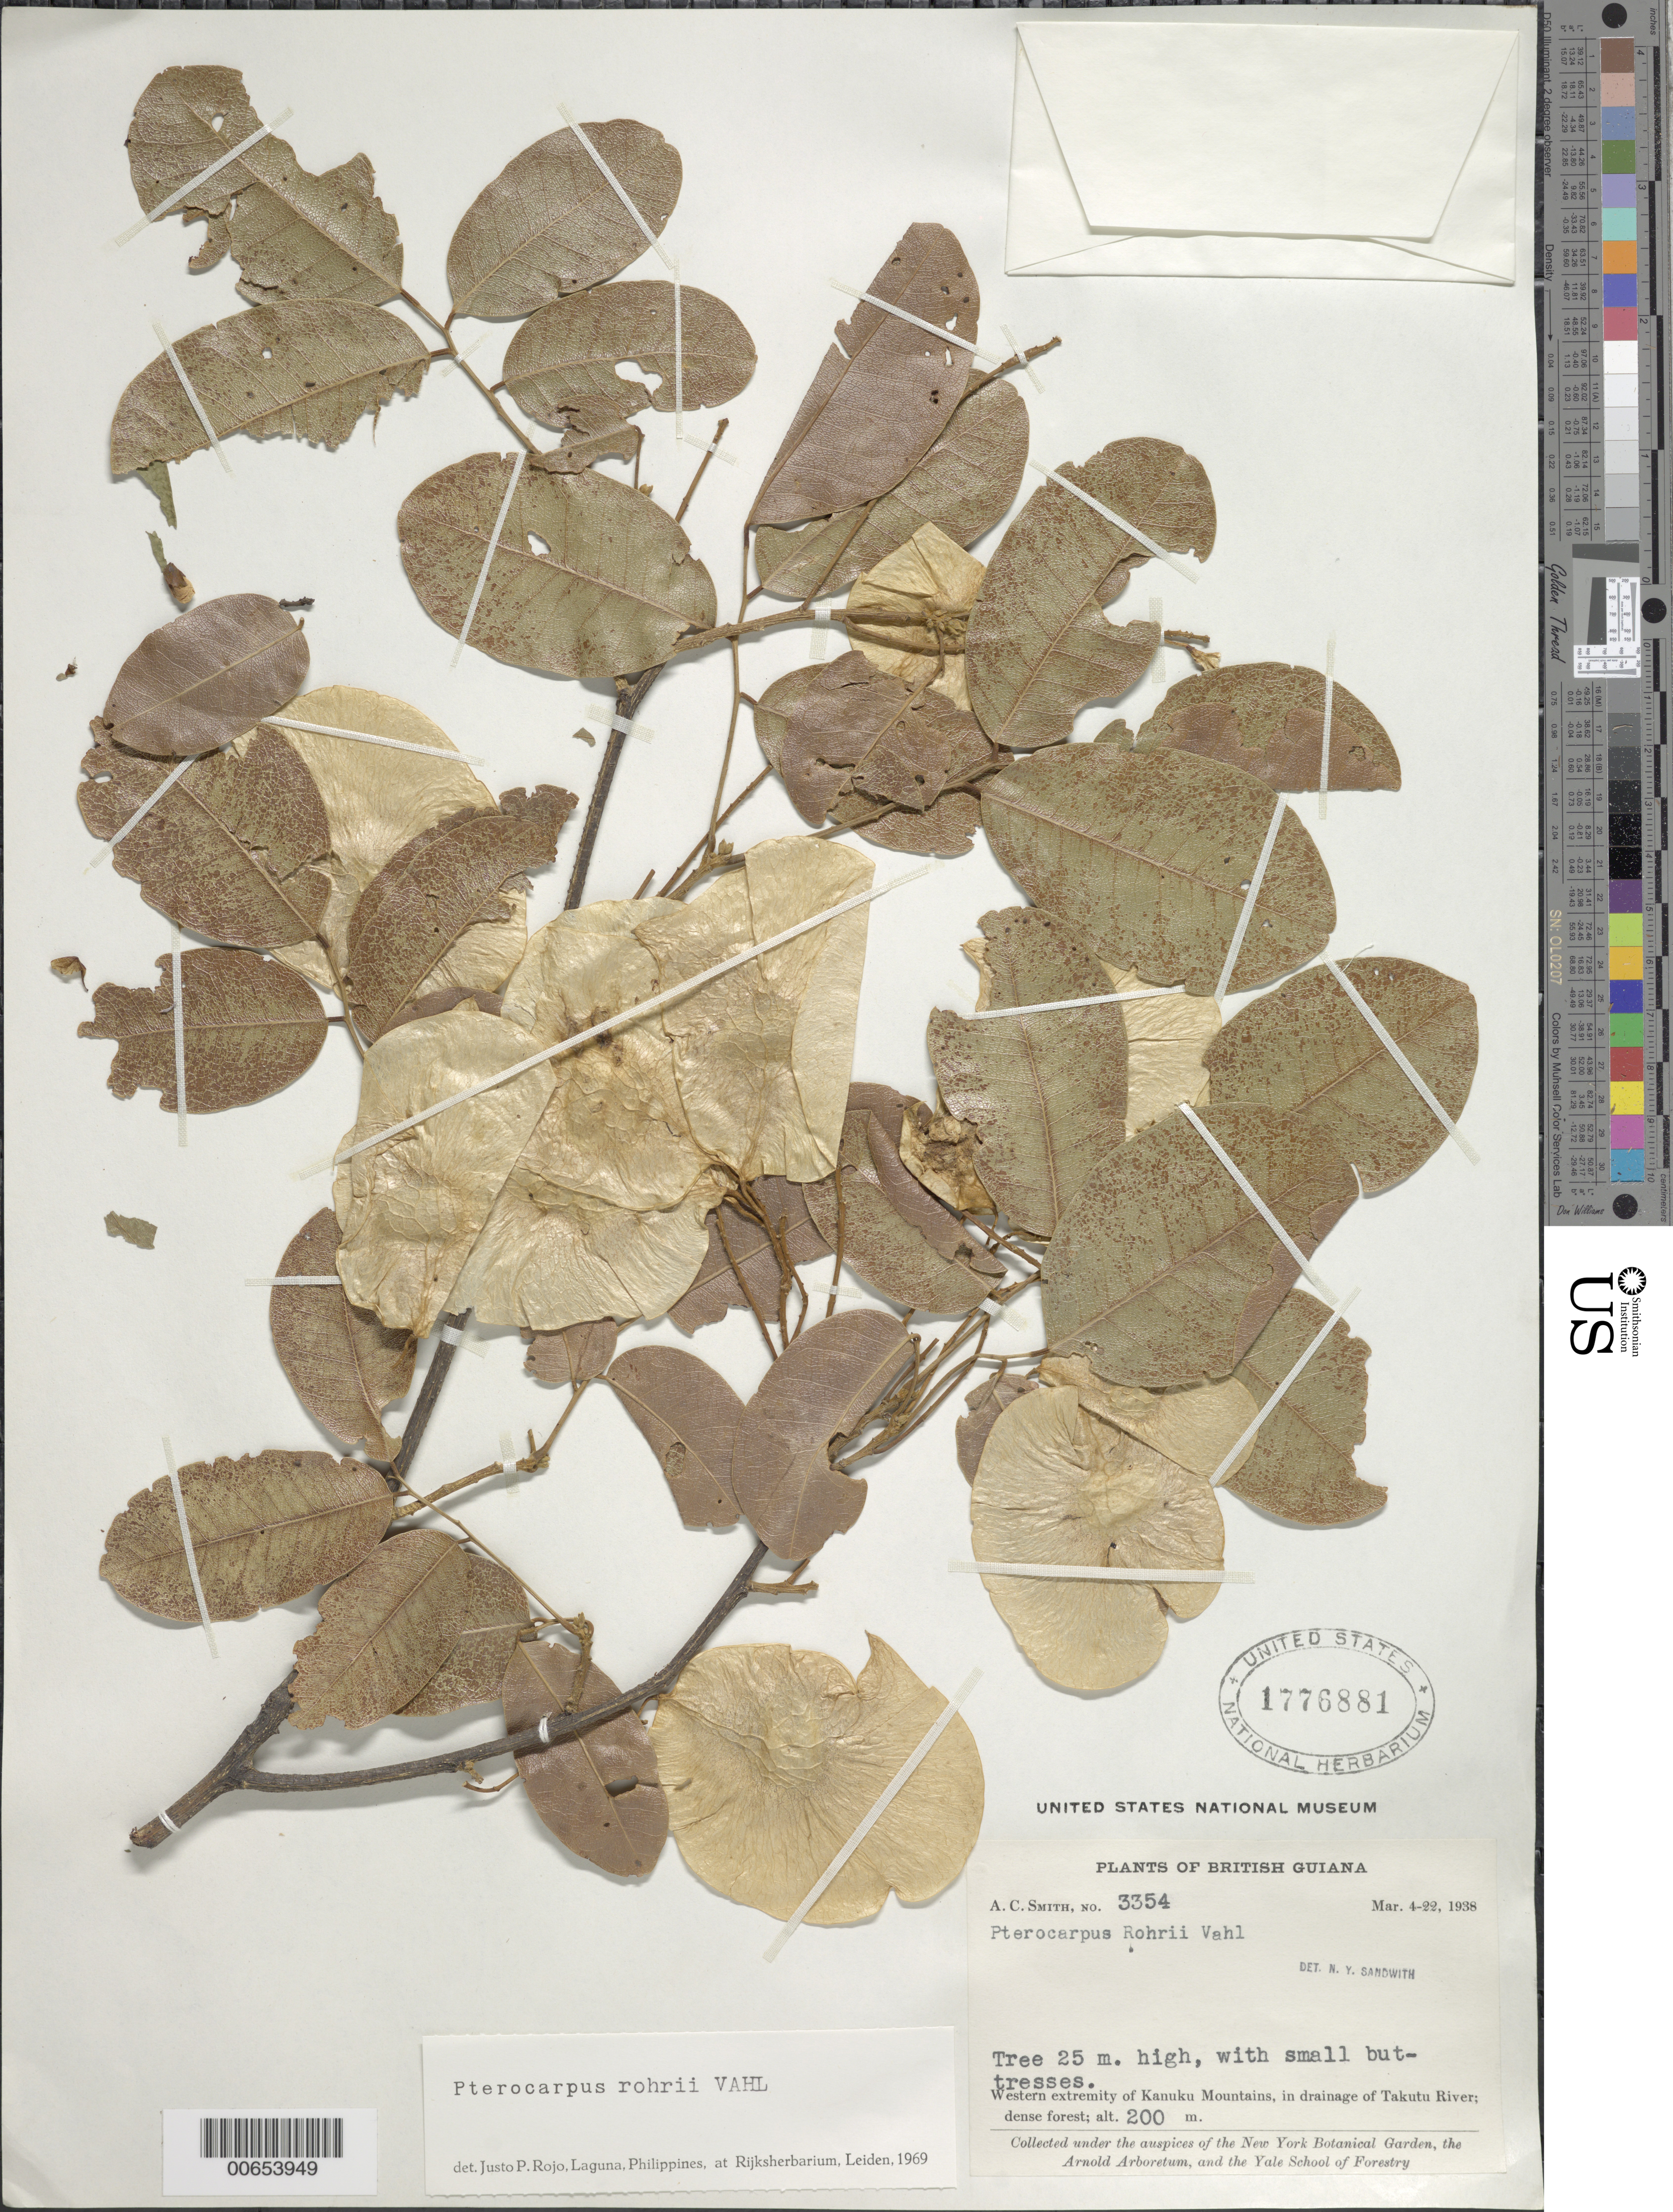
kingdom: Plantae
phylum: Tracheophyta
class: Magnoliopsida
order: Fabales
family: Fabaceae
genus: Pterocarpus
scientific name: Pterocarpus rohrii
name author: Vahl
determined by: Klitgaard, B. B.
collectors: A. C. Smith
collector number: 3354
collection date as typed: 4-Mar-38 to 22-Mar-38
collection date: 1938-03-04/1938-03-22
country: Guyana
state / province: U. Takutu-U. Essequibo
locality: Kanuku Mts., drainage of Takutu R., western extremity of Kanuku Mountains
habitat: Dense forest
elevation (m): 200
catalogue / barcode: US 1776881